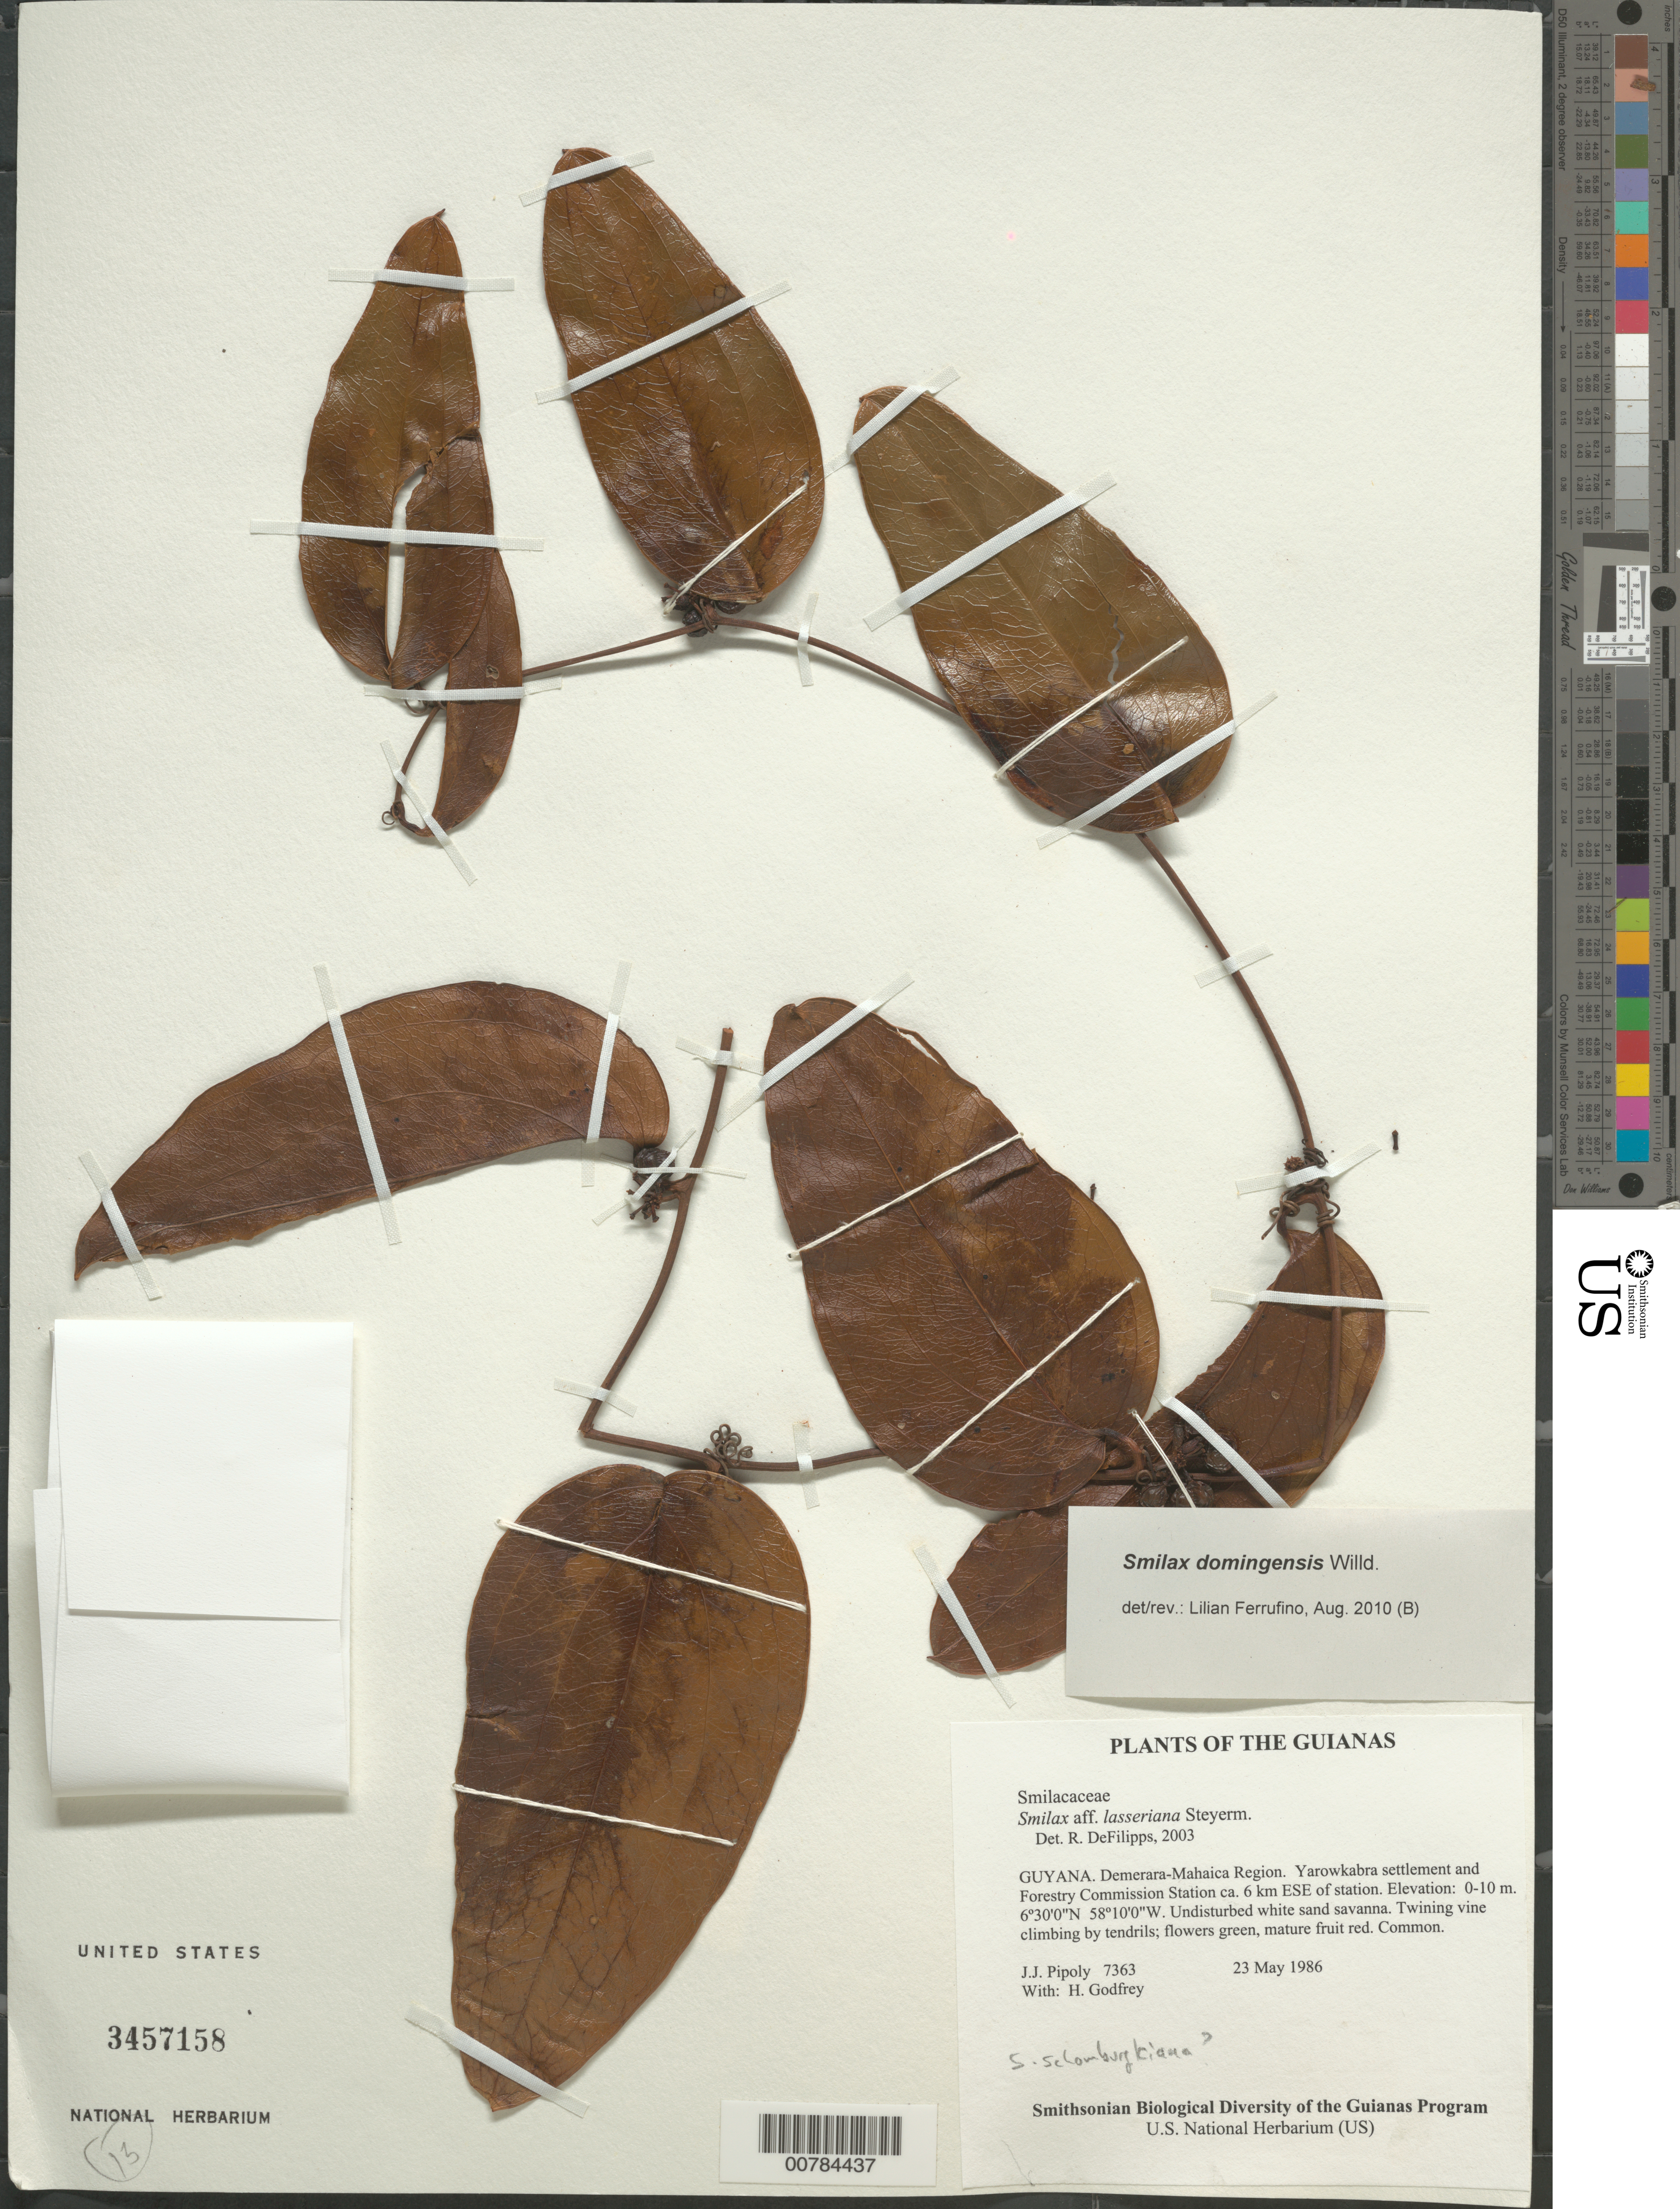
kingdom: Plantae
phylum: Tracheophyta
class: Liliopsida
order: Liliales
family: Smilacaceae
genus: Smilax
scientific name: Smilax domingensis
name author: Willd.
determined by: Ferrufino, L., (USJ), Herbario Universidad de Costa Rica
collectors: J. J. Pipoly & H. Godfrey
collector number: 7363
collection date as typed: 23 May 1986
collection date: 1986-05-23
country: Guyana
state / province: Demerara-Mahaica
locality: Yarowkabra settlement and Forestry Commission Station ca. 6 km ESE of station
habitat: Undisturbed white sand savanna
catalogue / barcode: US 3457158